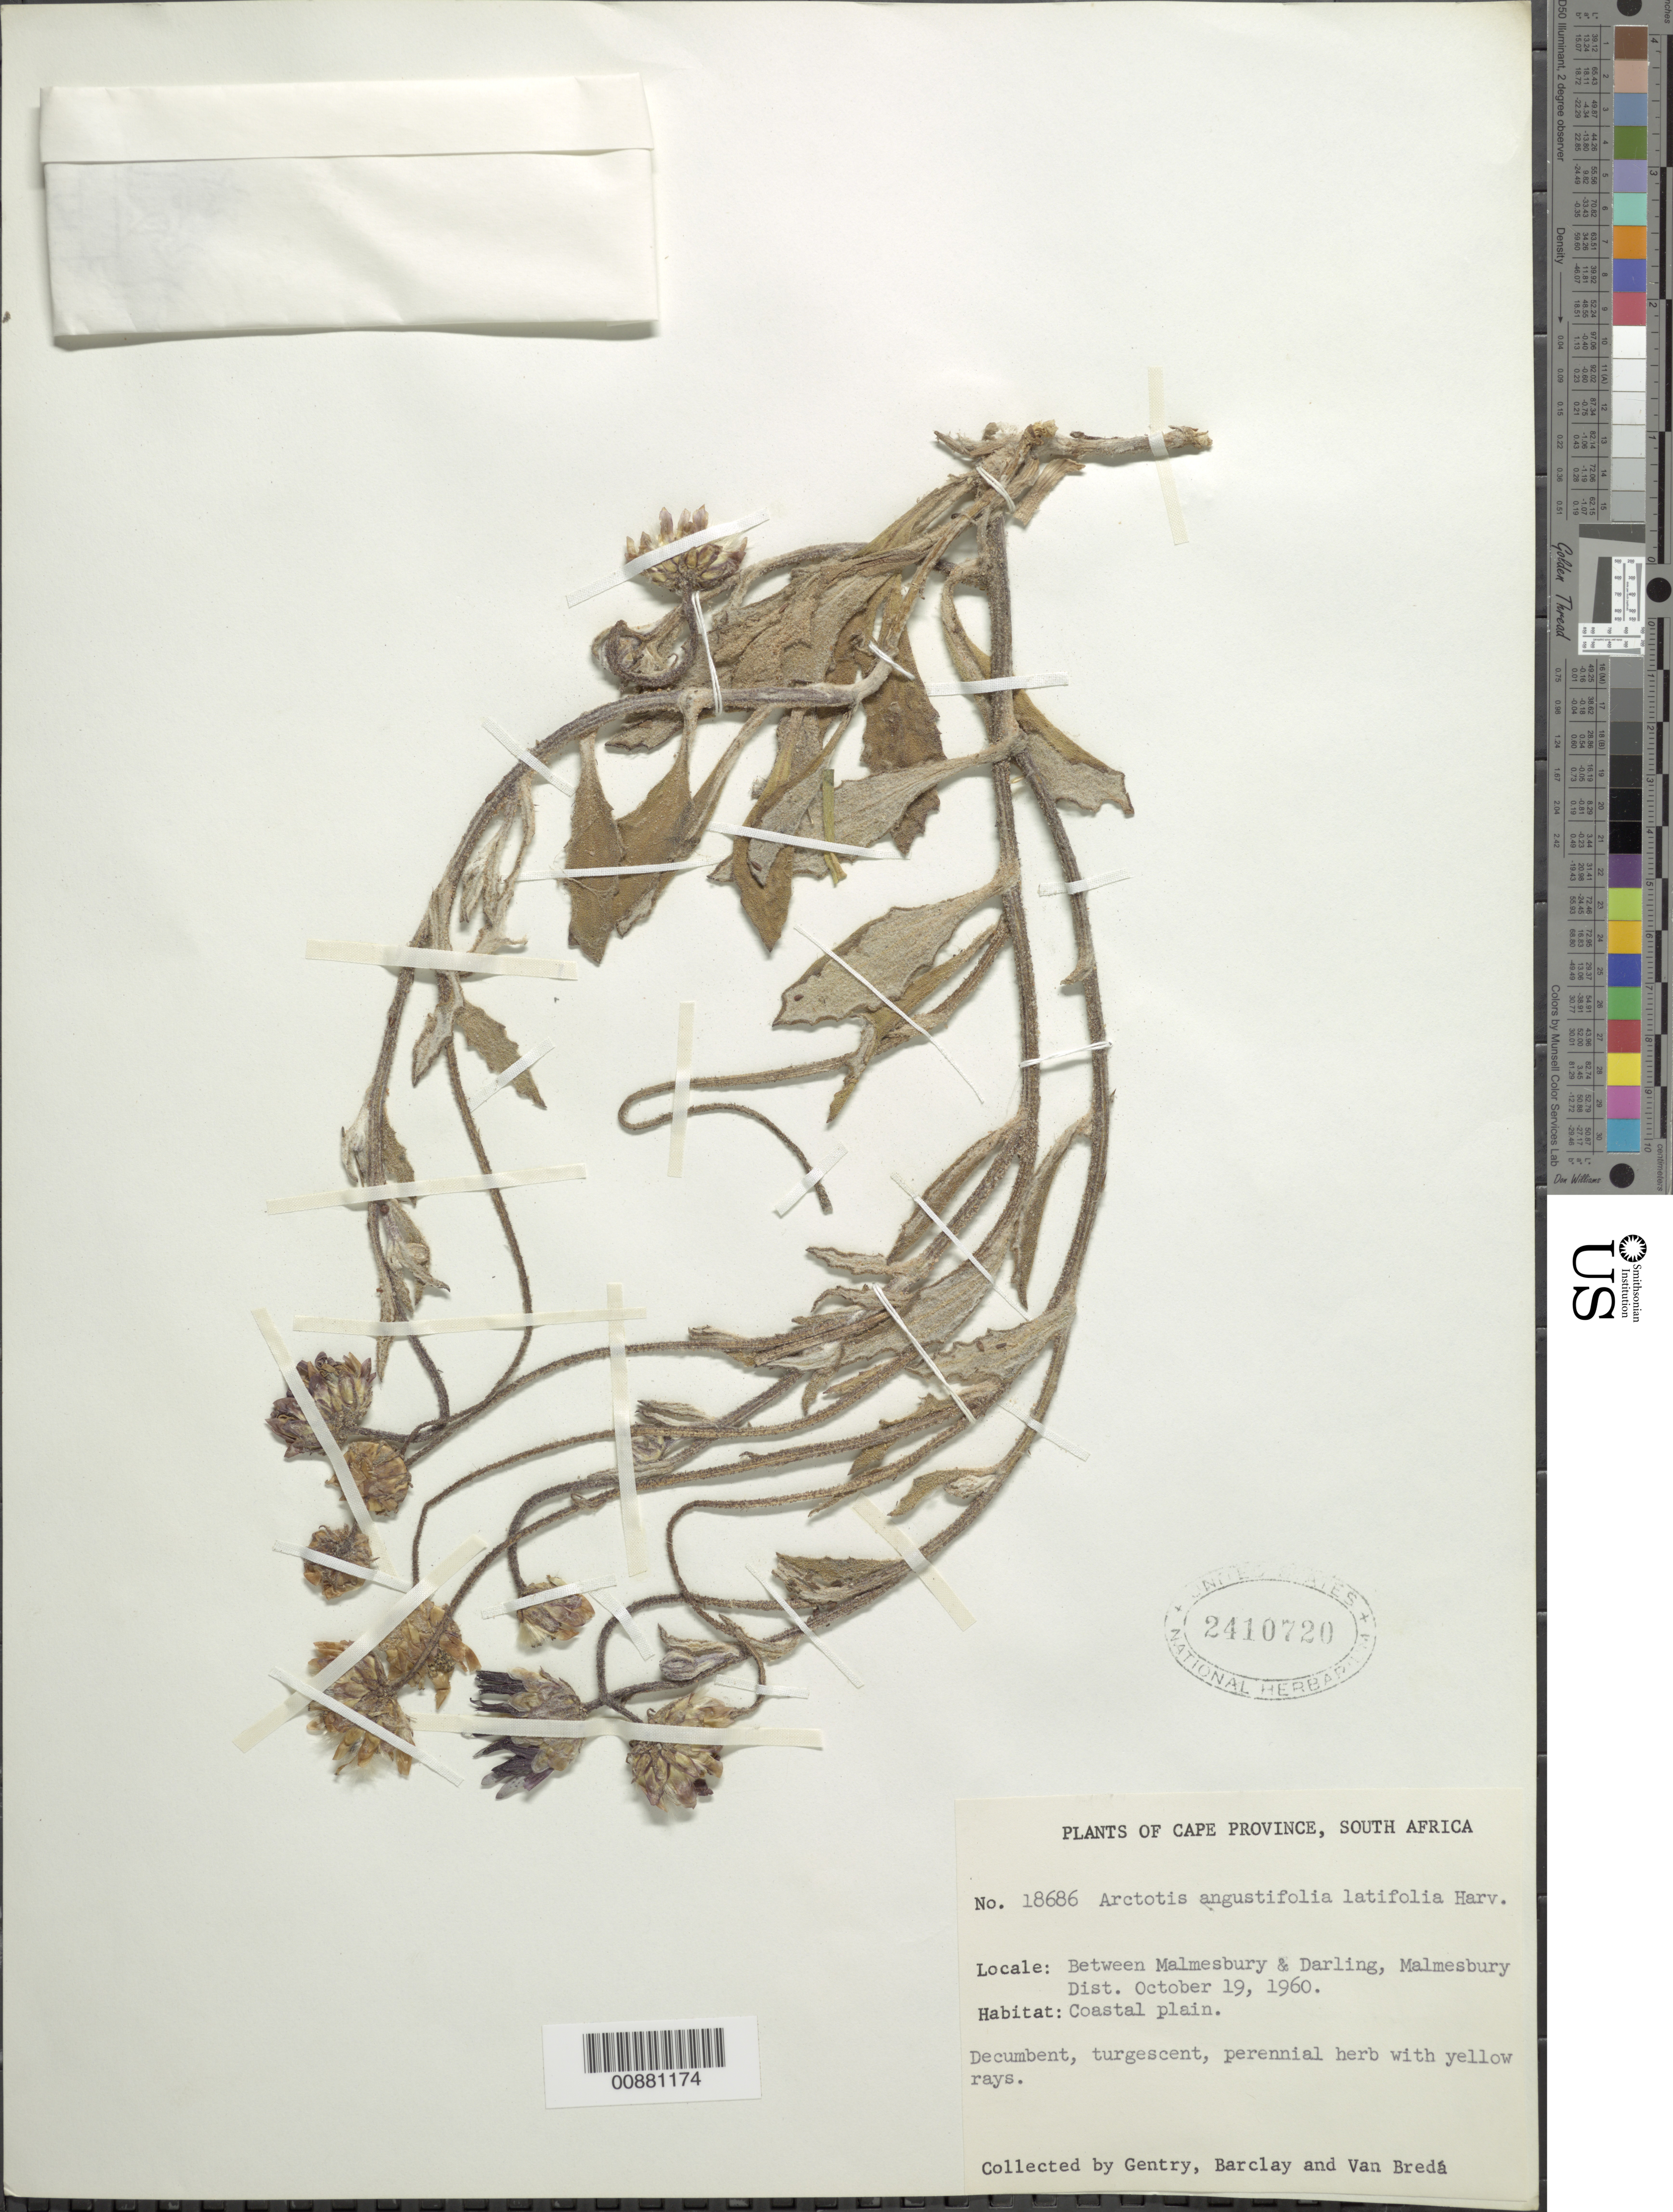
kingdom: Plantae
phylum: Tracheophyta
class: Magnoliopsida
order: Asterales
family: Asteraceae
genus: Arctotis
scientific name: Arctotis angustifolia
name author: L.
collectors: A. H. Gentry, -- Barclay & P. Van Breda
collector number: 18686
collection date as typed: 19 October 1960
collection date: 1960-10-19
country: South Africa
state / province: Western Cape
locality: Malmesbury Dist., between Malesbury and Darling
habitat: Coastal plain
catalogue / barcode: US 2410720